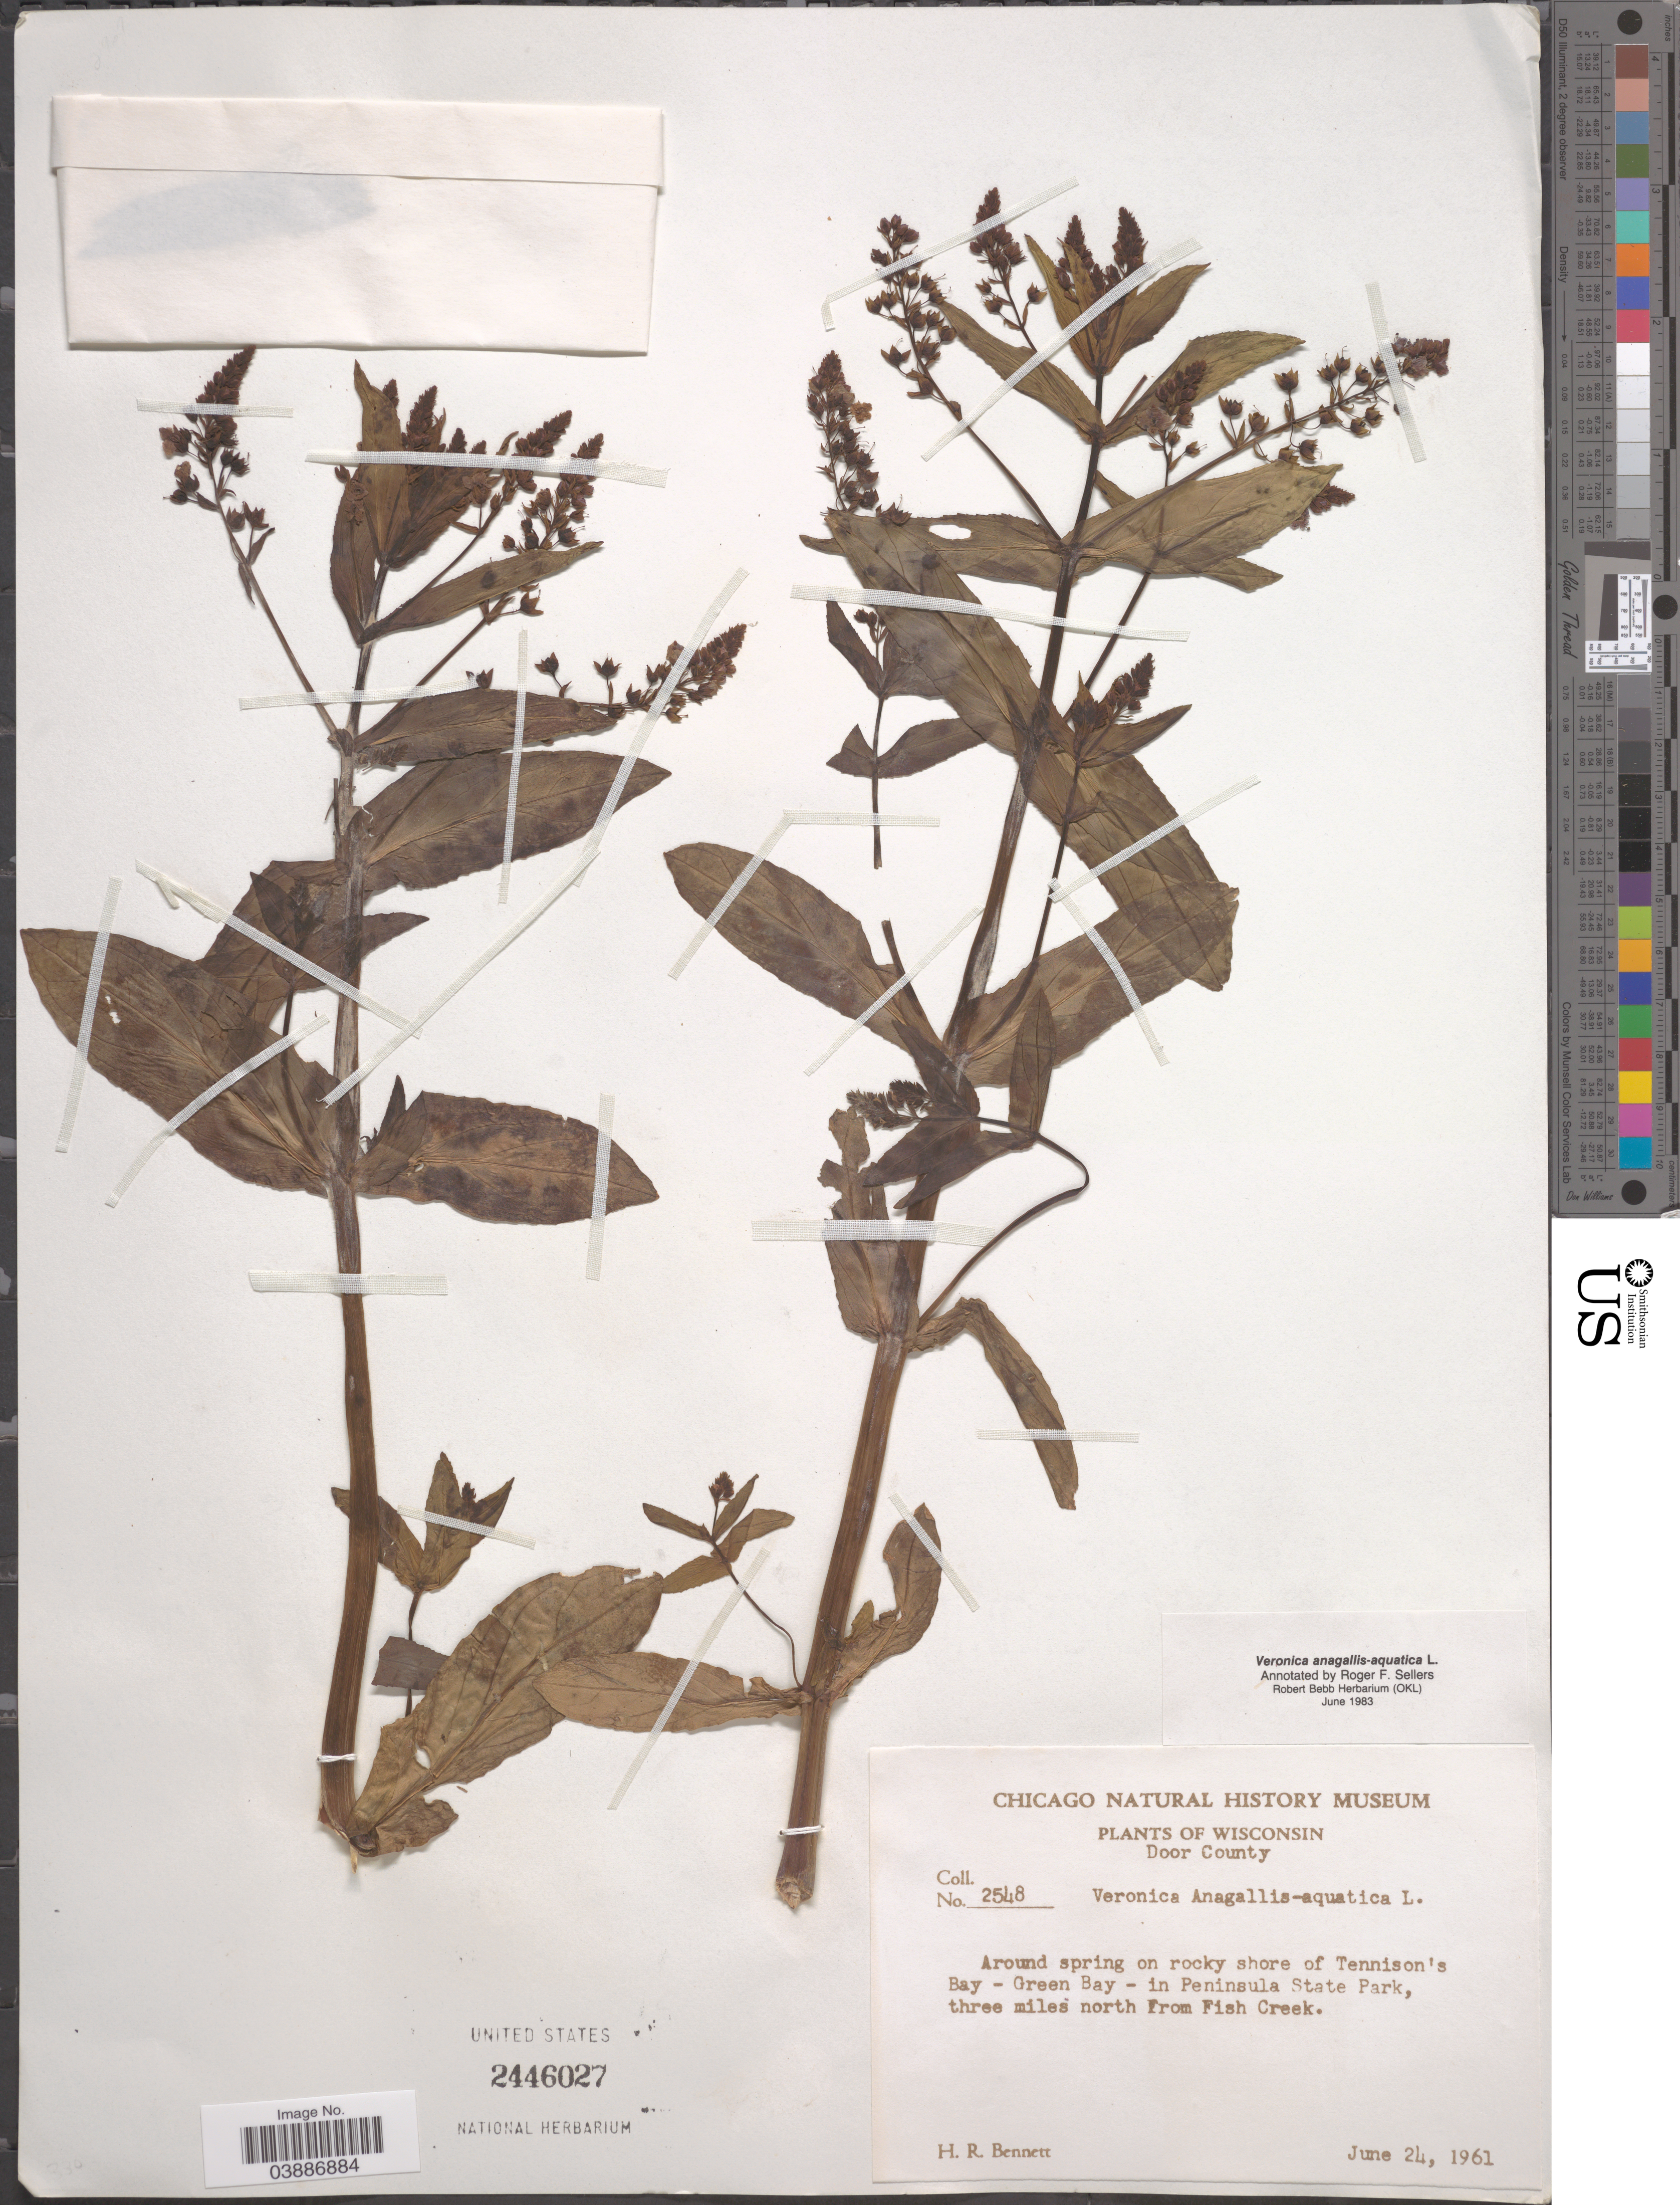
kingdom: Plantae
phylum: Tracheophyta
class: Magnoliopsida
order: Lamiales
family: Plantaginaceae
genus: Veronica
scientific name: Veronica anagallis-aquatica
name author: L.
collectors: H. R. Bennett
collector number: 2548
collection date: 1961-06-24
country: United States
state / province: Wisconsin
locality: Door County. Around spring on rocky shore of Tennison's Bay - Green Bay - in Peninsula State Park, three miles north from Fish Creek.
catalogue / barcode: US 2446027